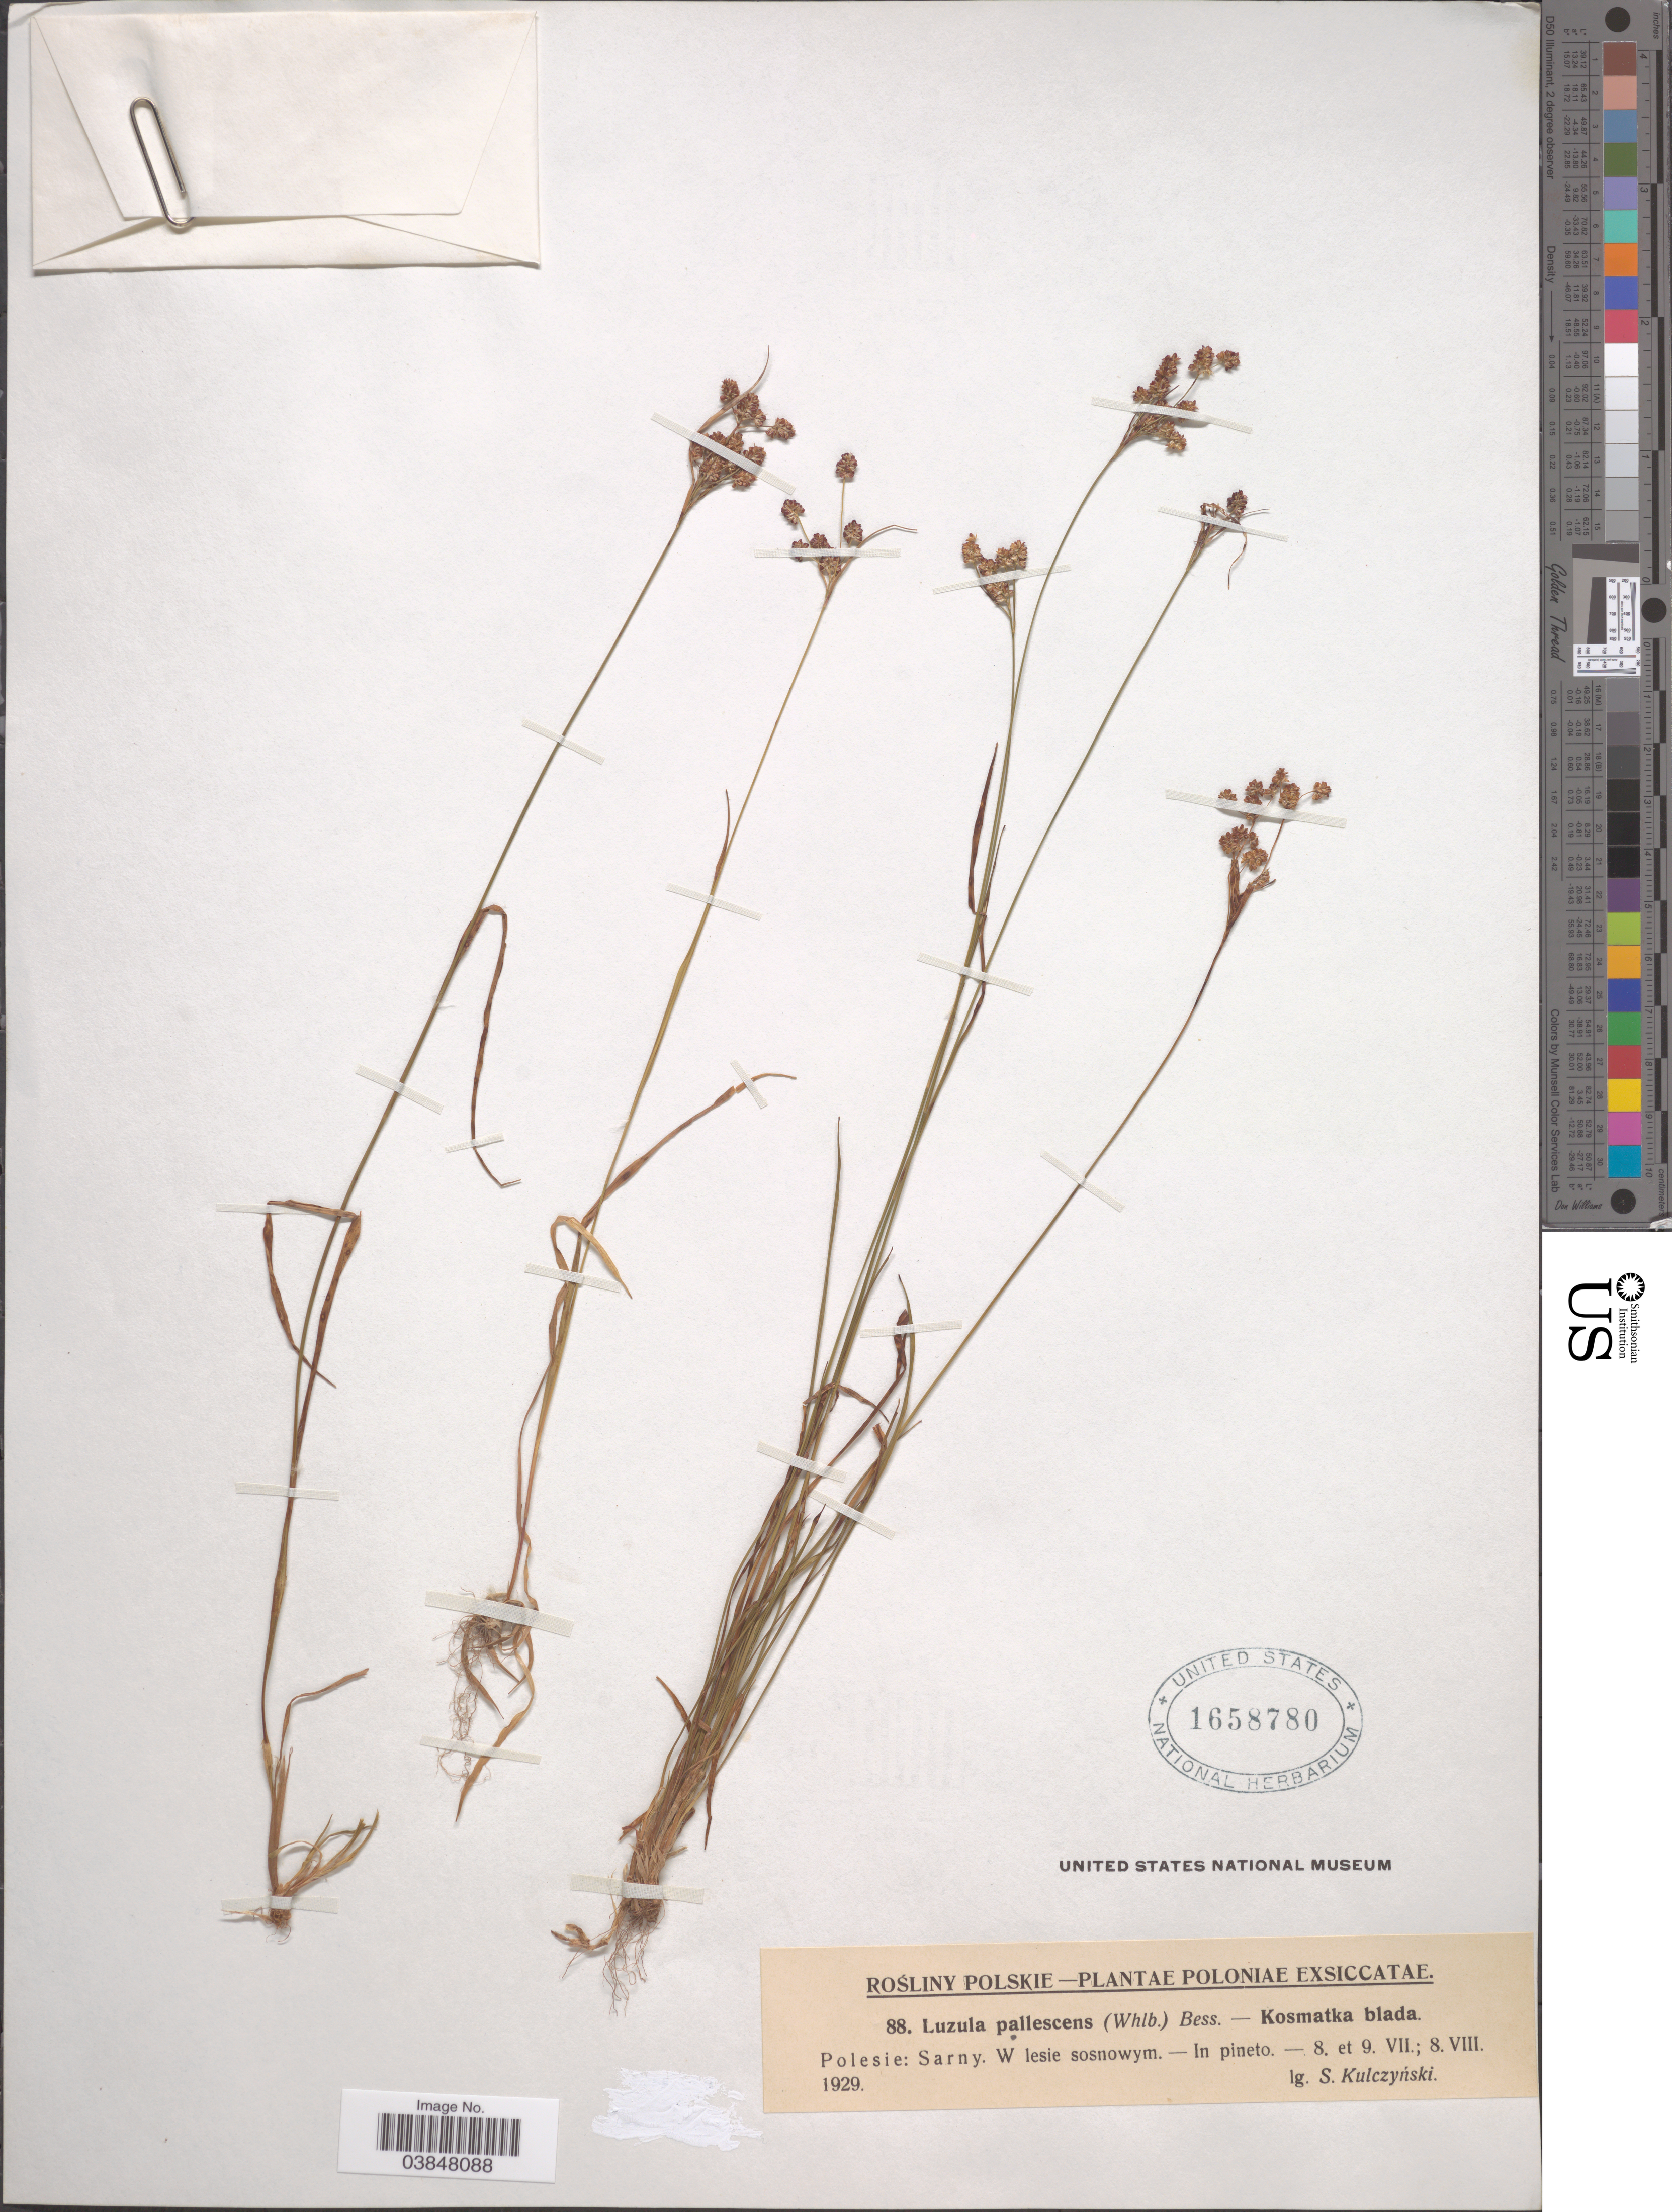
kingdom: Plantae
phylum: Tracheophyta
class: Liliopsida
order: Poales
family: Juncaceae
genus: Luzula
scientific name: Luzula pallescens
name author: Sw.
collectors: S. Kulczynski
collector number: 88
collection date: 1929-07-08/1929-08-08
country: Poland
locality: Poloniæ. Polesie: Sarny. W lesie sosnowym. In pineto.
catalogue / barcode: US 1658780